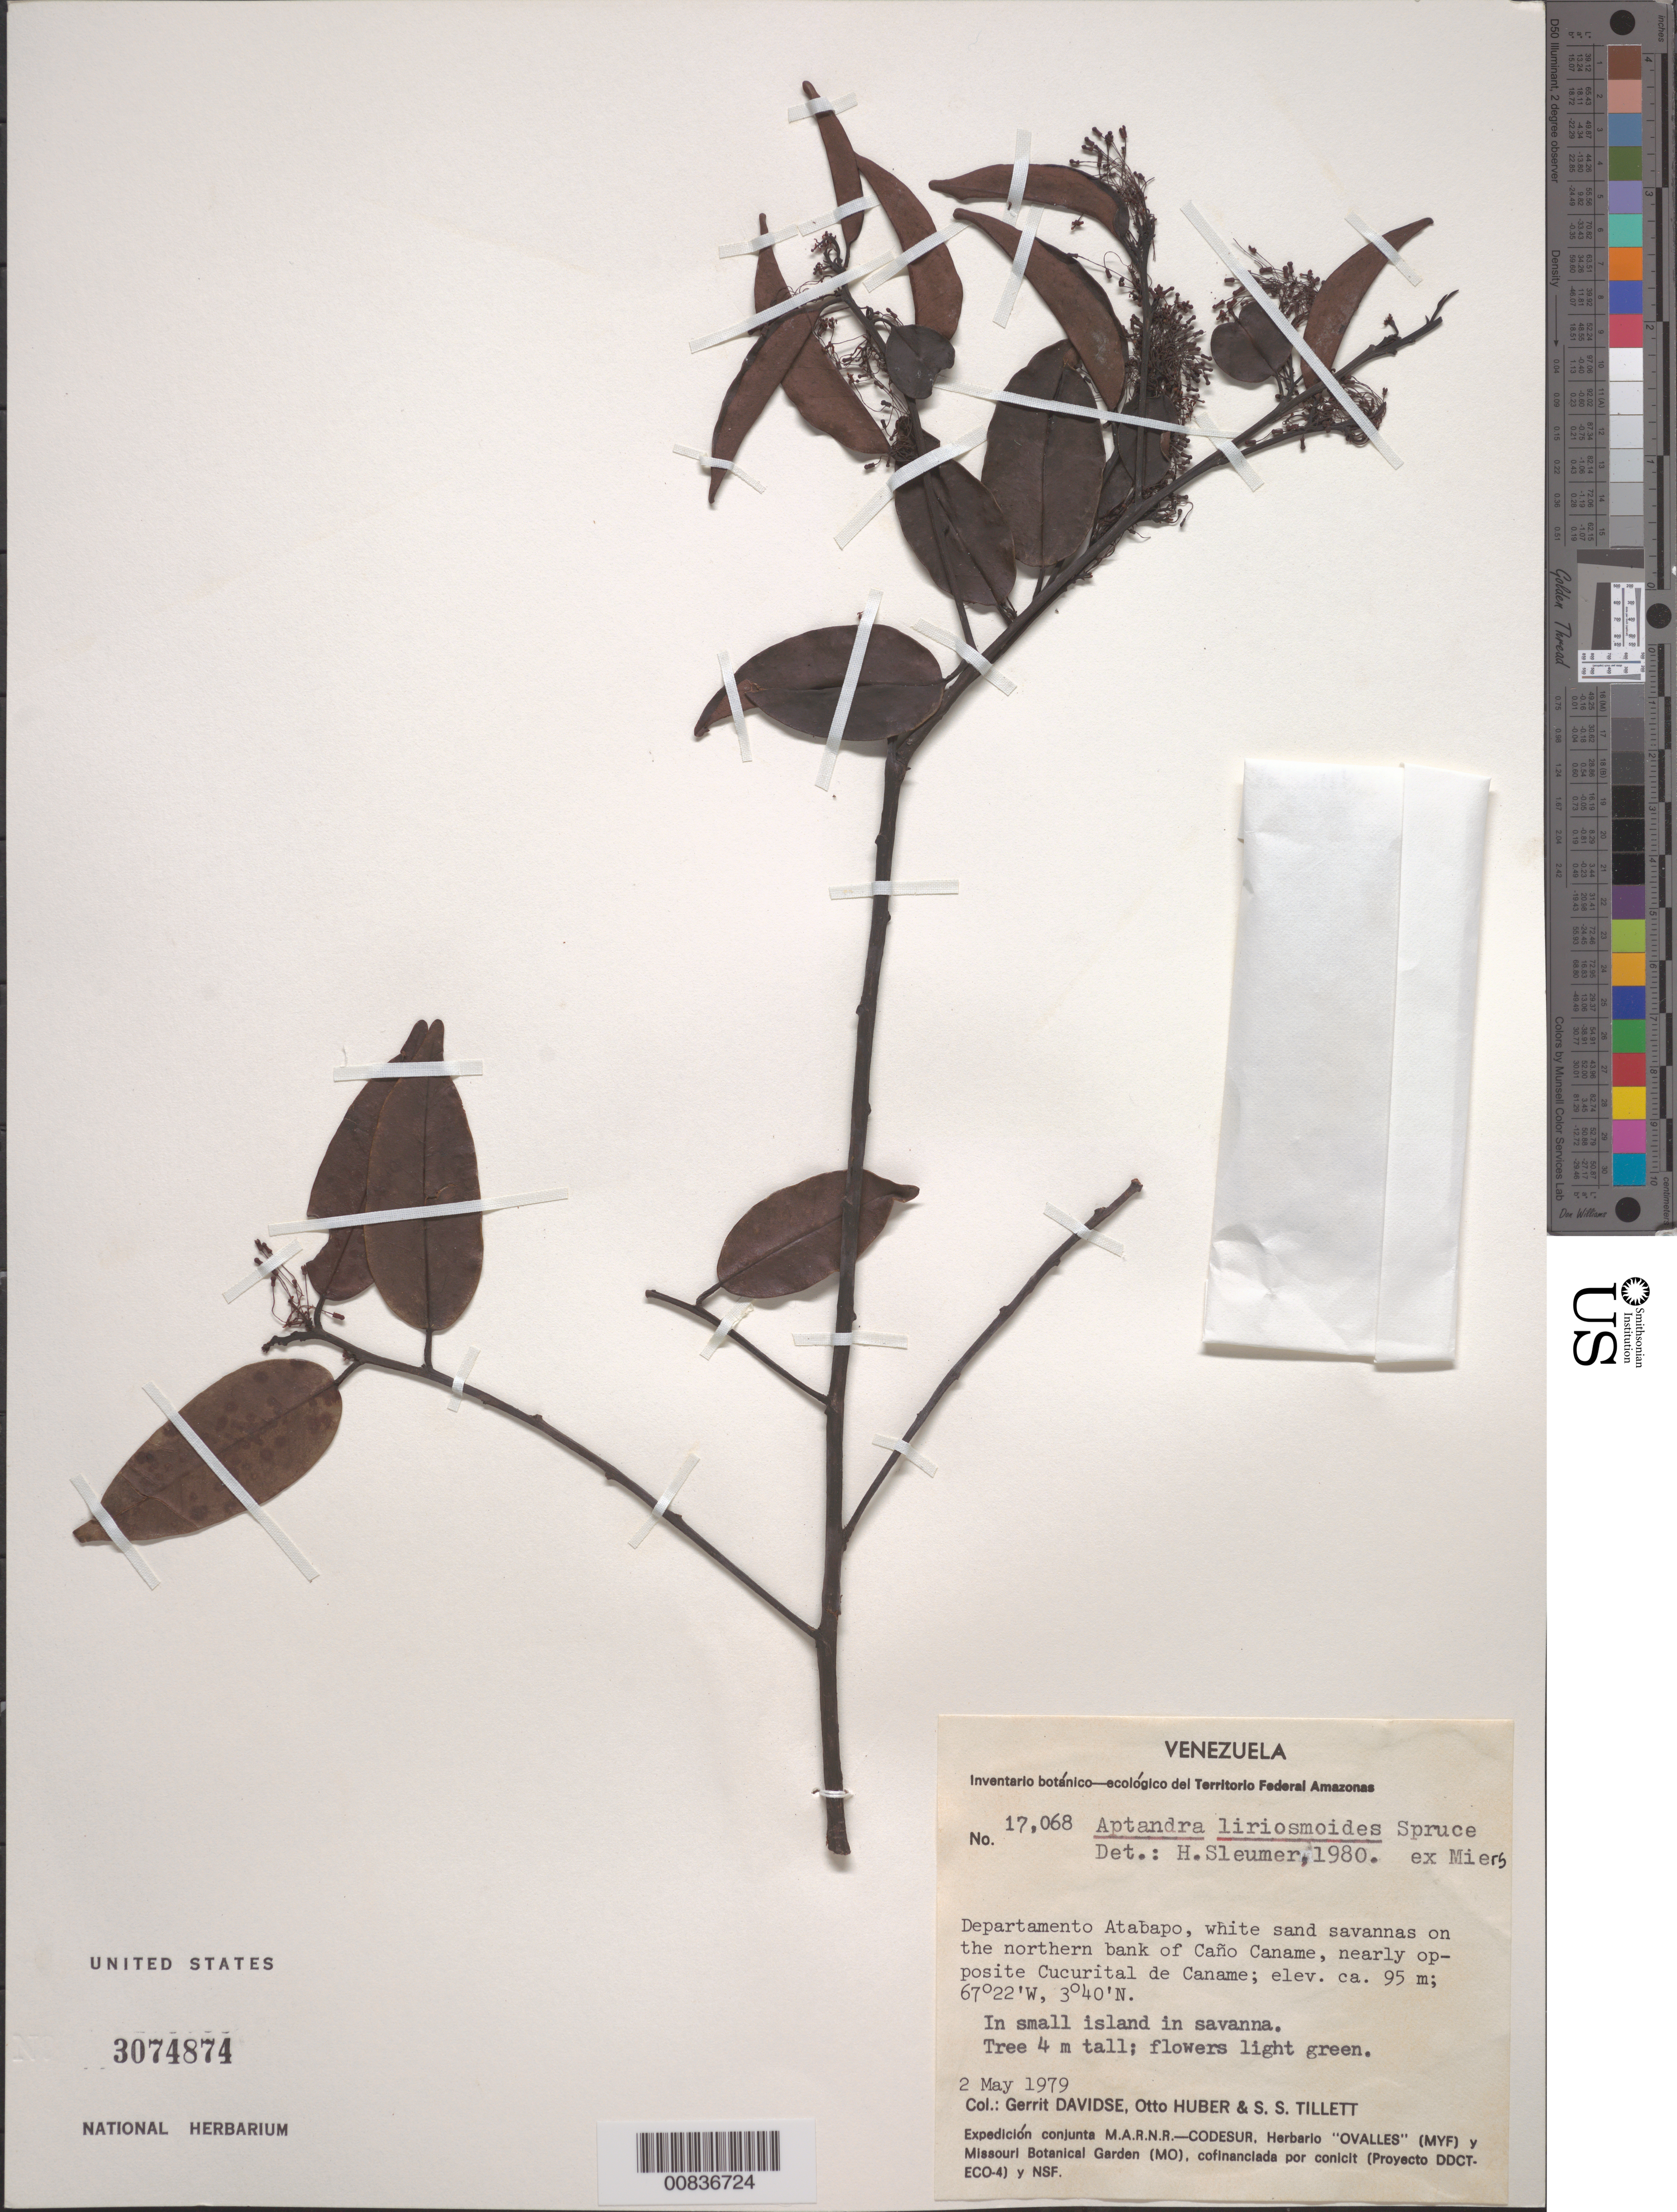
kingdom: Plantae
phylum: Tracheophyta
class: Magnoliopsida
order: Santalales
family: Aptandraceae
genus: Aptandra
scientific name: Aptandra liriosmoides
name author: Spruce ex Miers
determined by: Sleumer, H. O.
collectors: G. Davidse, O. Huber & S. S. Tillett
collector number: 17068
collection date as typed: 2-May-79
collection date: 1979-05-02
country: Venezuela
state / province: Amazonas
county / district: Atabapo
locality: Caño Caname, opposite Cucurital de Caname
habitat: White sand savanna; small island in savanna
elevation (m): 95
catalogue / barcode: US 3074874